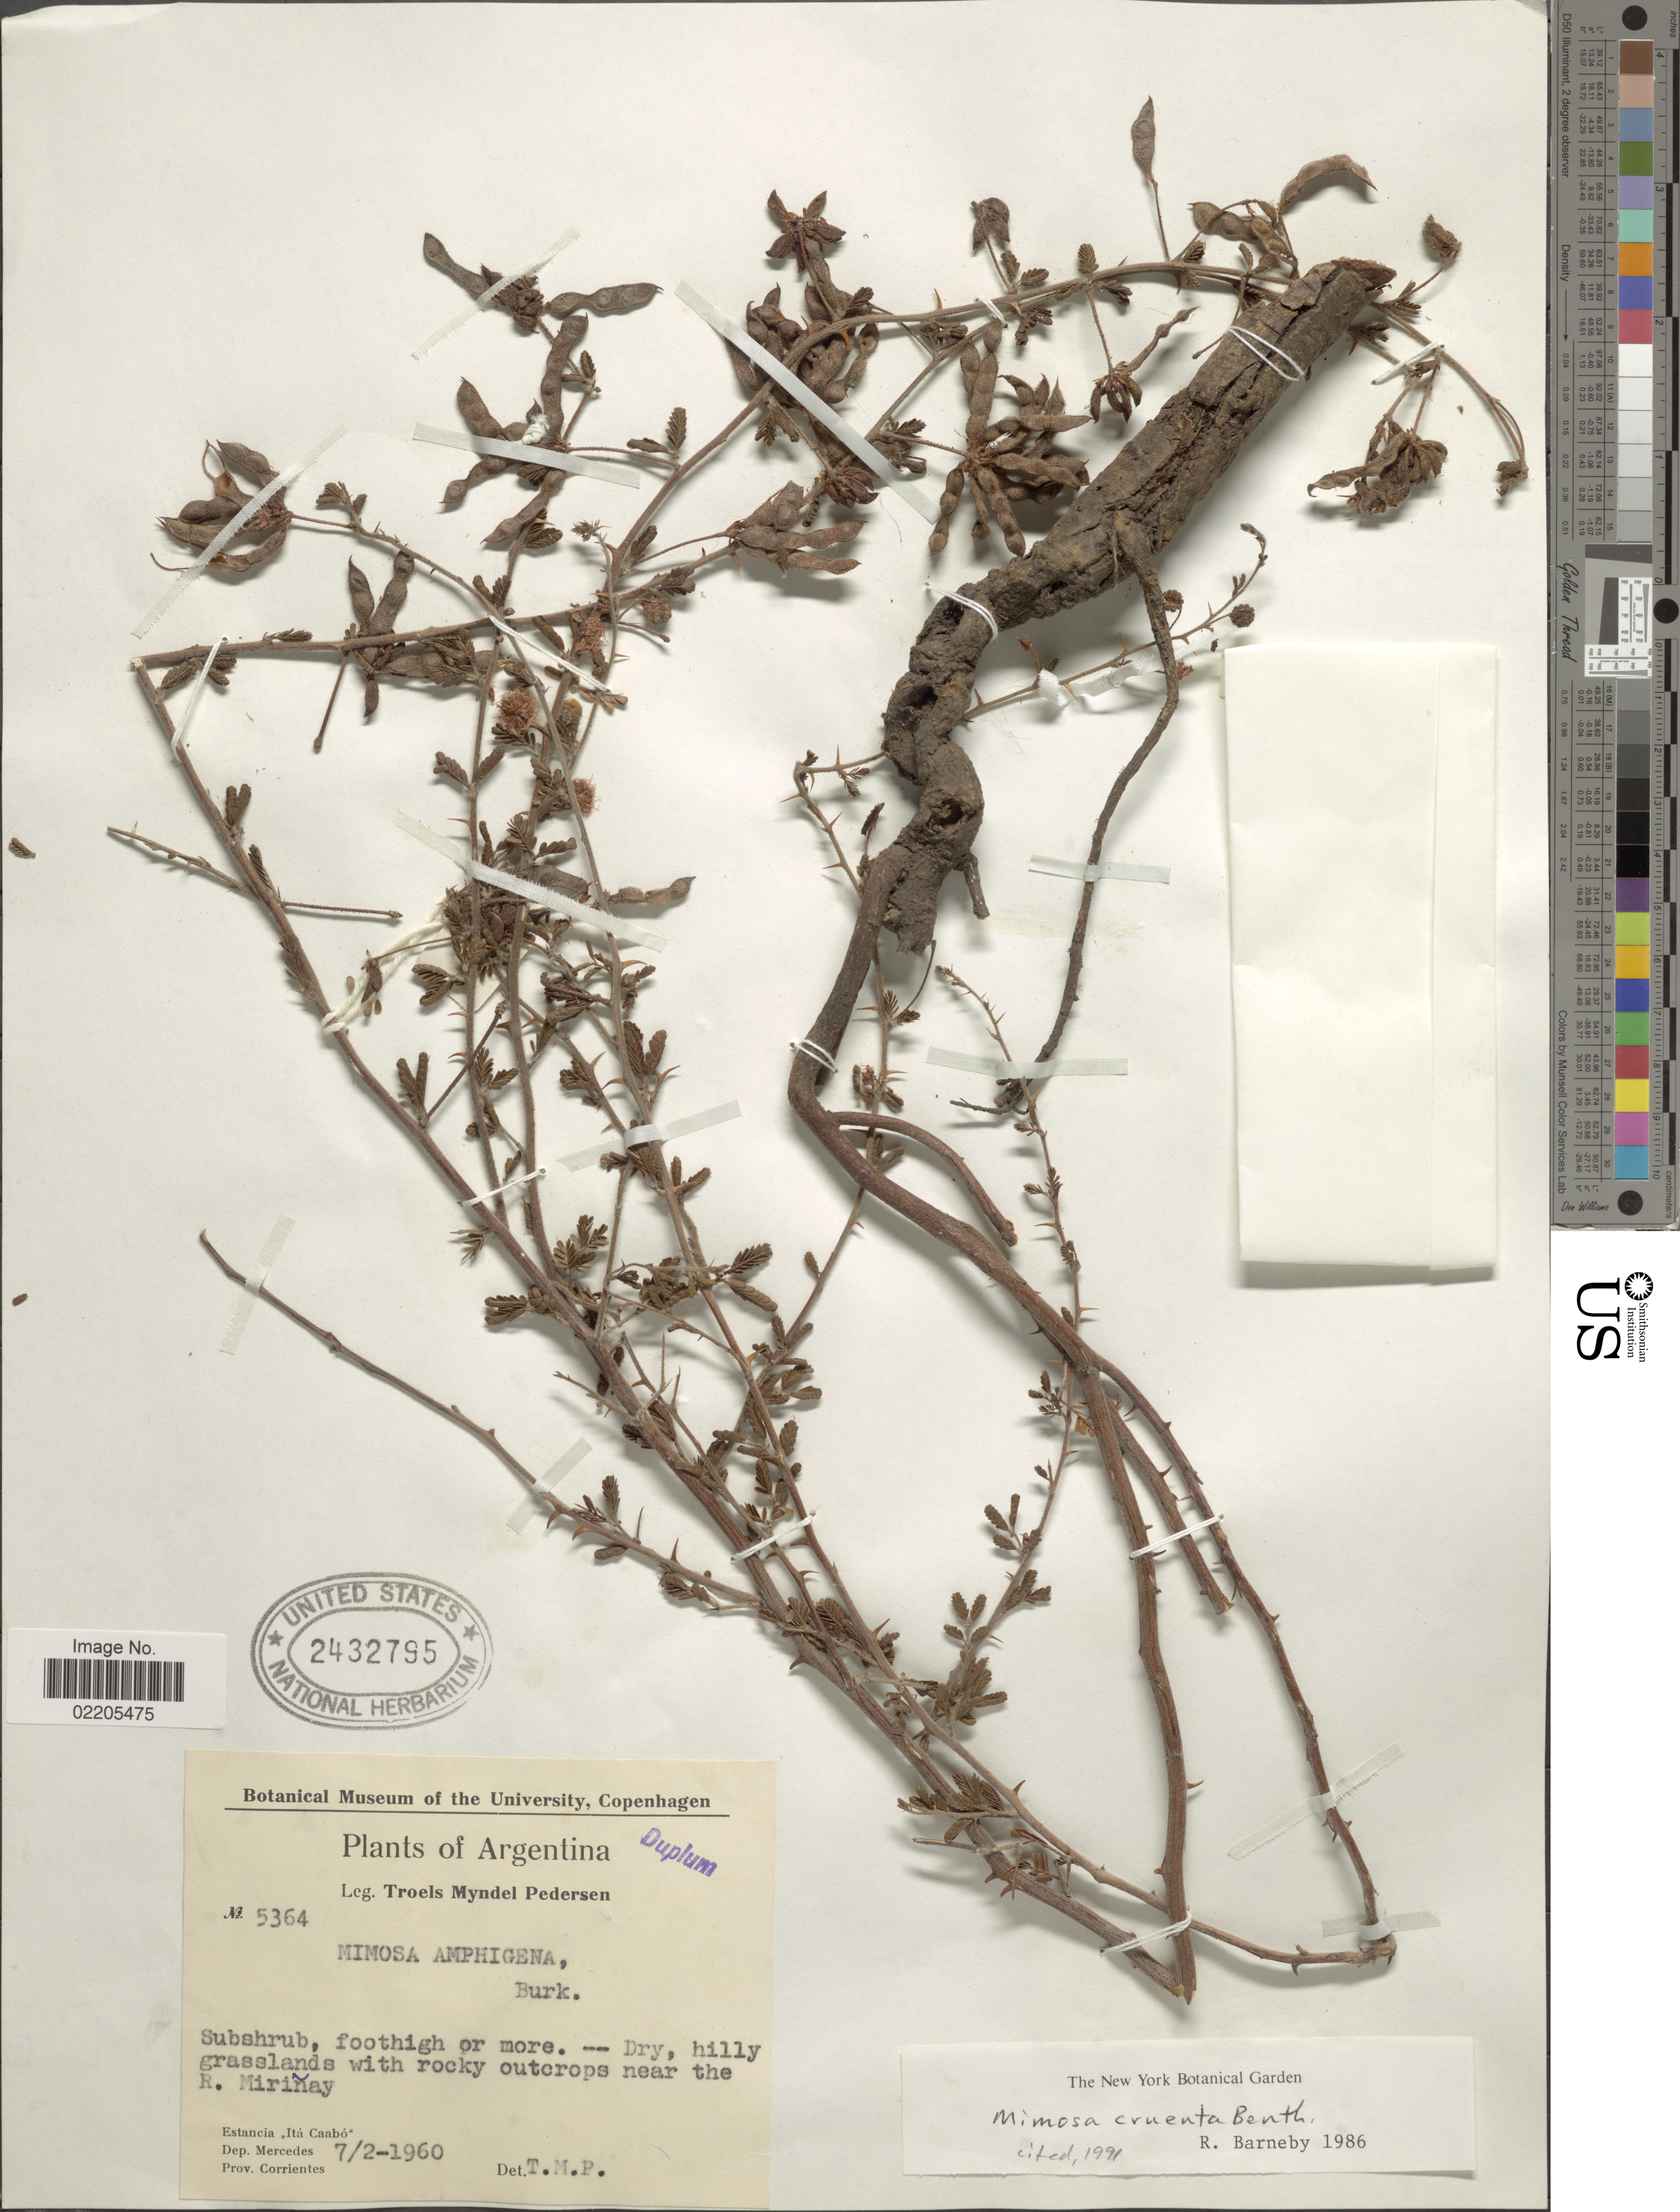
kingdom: Plantae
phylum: Tracheophyta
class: Magnoliopsida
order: Fabales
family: Fabaceae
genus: Mimosa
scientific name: Mimosa cruenta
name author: Benth.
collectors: T. Pederson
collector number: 5364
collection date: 1960-02-07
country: Argentina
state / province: Corrientes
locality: Dry, hilly grasslands with rocky outcrops near the R. Mirinay. Estancia "Ita Caabo". Dep. Mercedes. Prov. Corrientes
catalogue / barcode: US 2432795